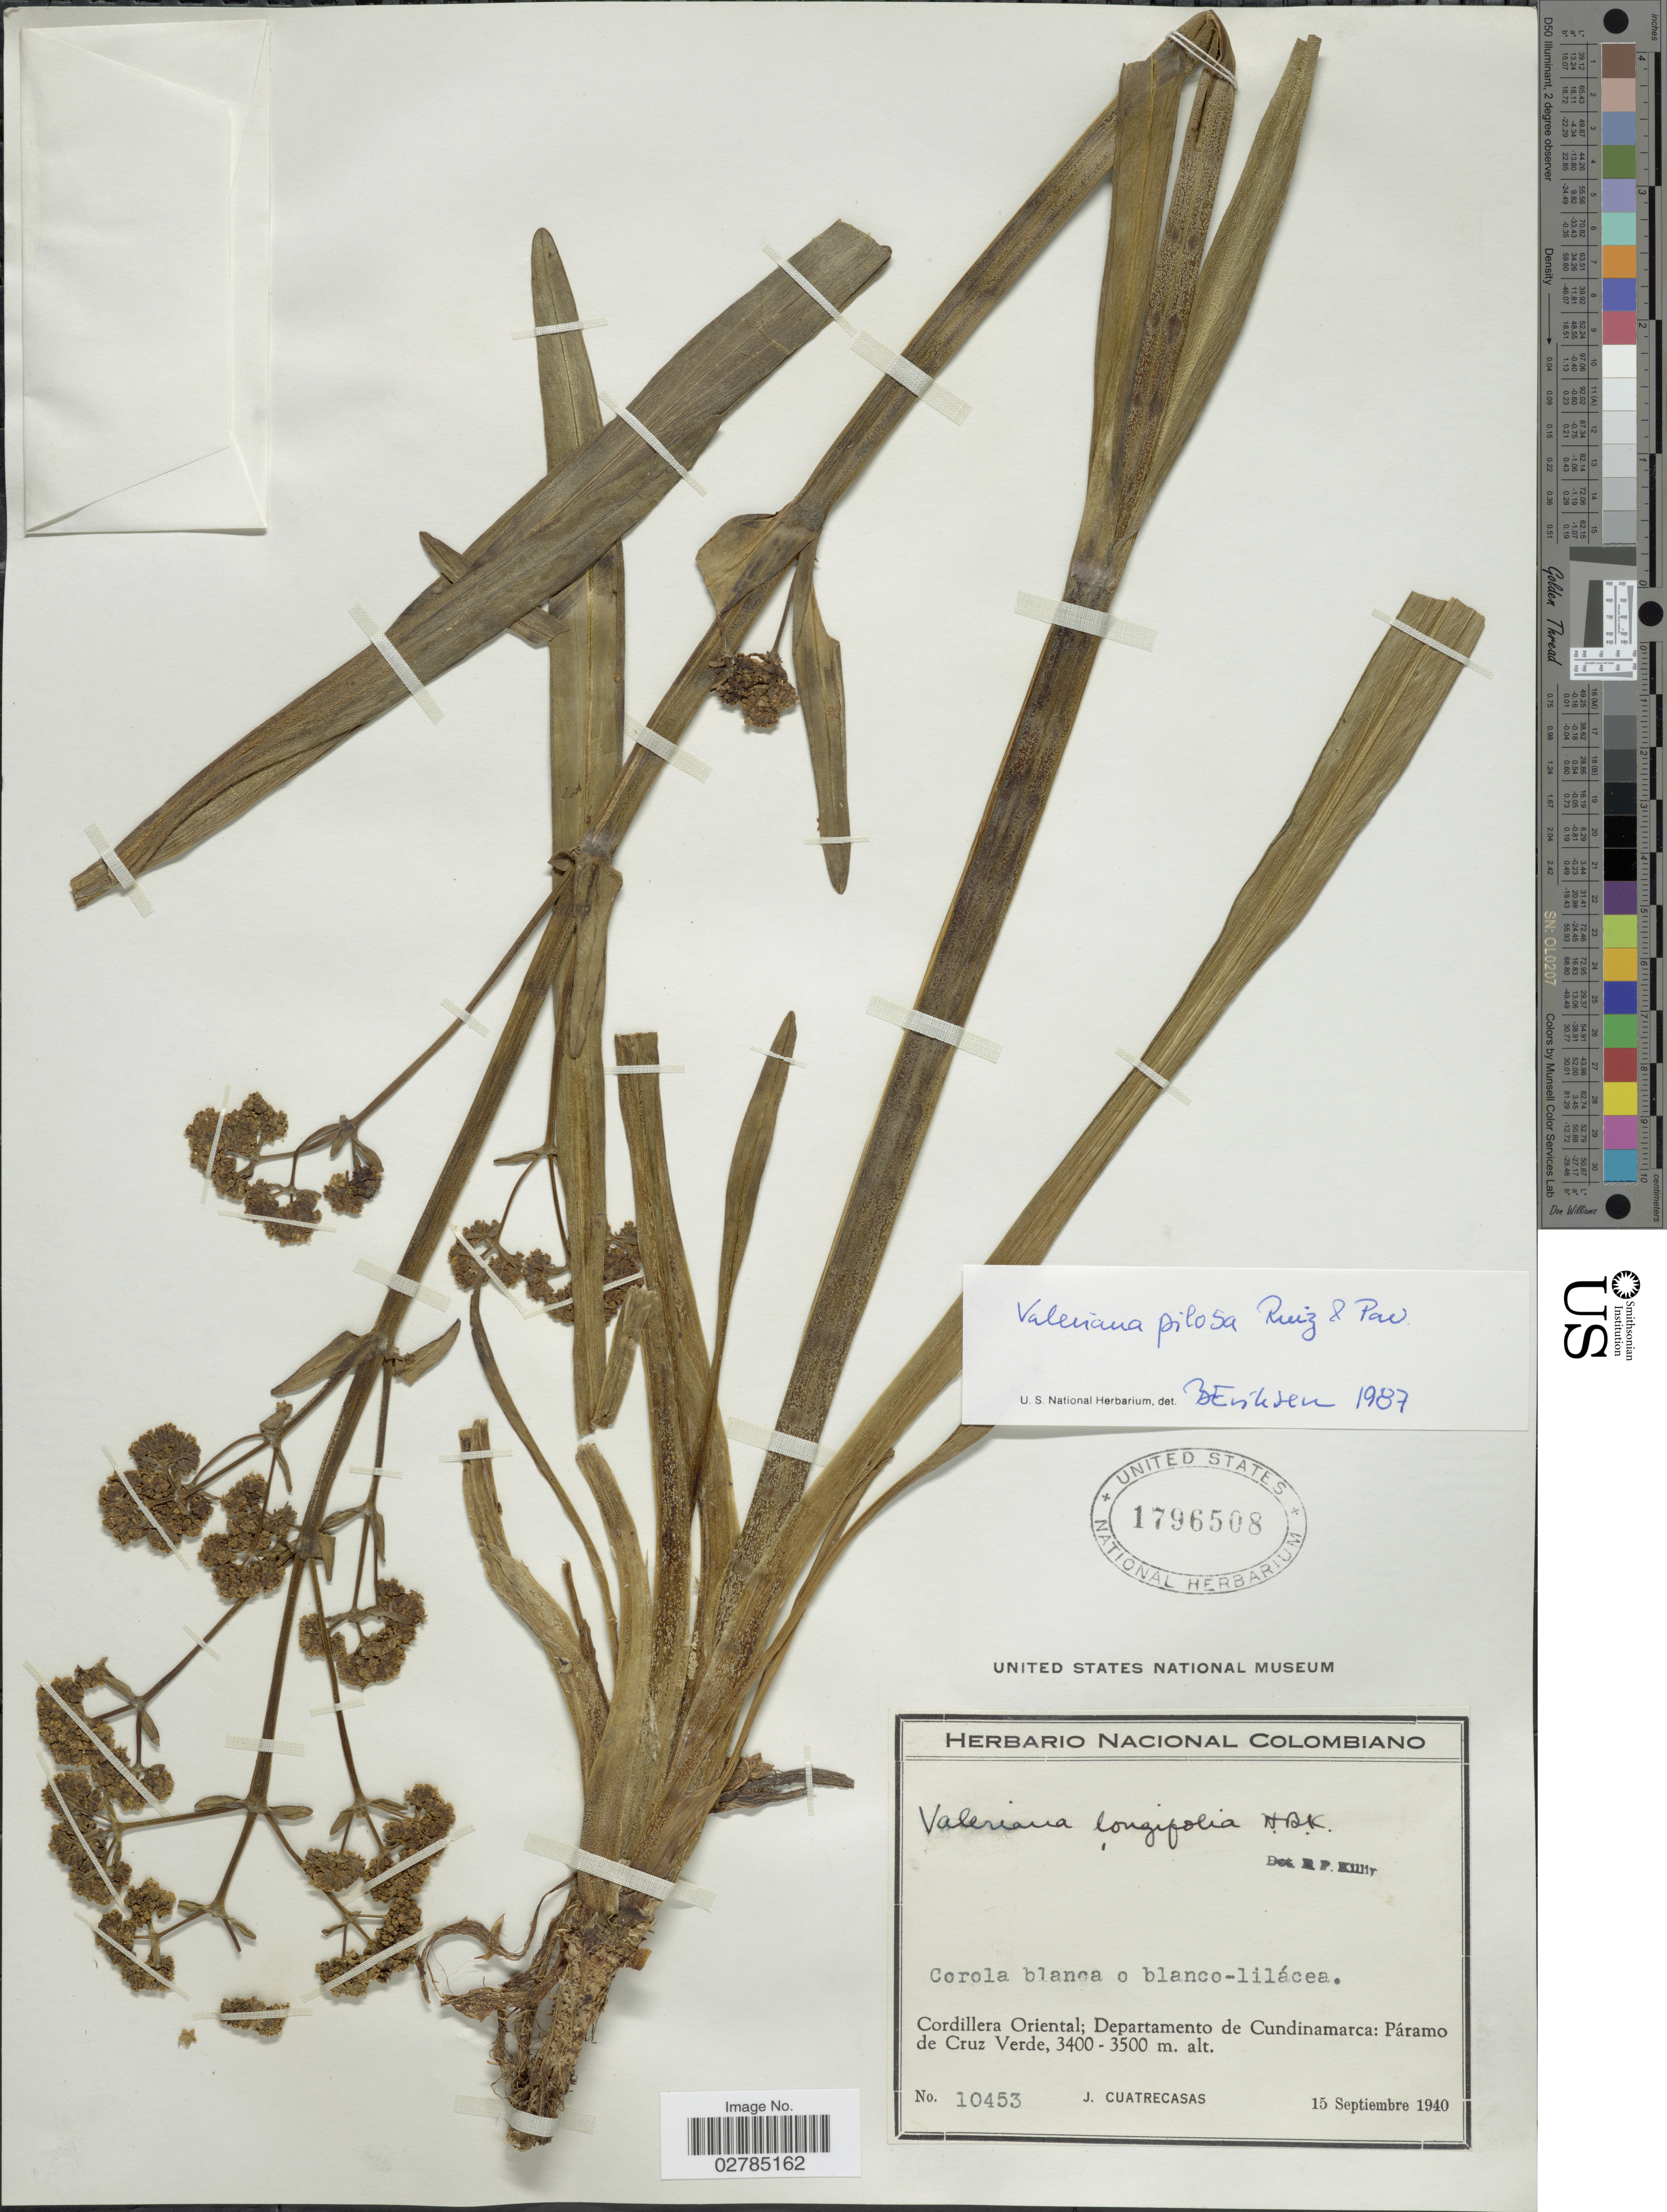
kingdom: Plantae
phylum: Tracheophyta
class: Magnoliopsida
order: Dipsacales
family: Caprifoliaceae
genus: Valeriana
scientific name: Valeriana pilosa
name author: Ruiz & Pav.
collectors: J. Cuatrecasas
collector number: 10453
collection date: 1940-09-15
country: Colombia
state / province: Cundinamarca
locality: Cordillera Oriental, Departamento de Cundinamarca, Páramo de Cruz Verde.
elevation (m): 3400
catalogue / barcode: US 1796508